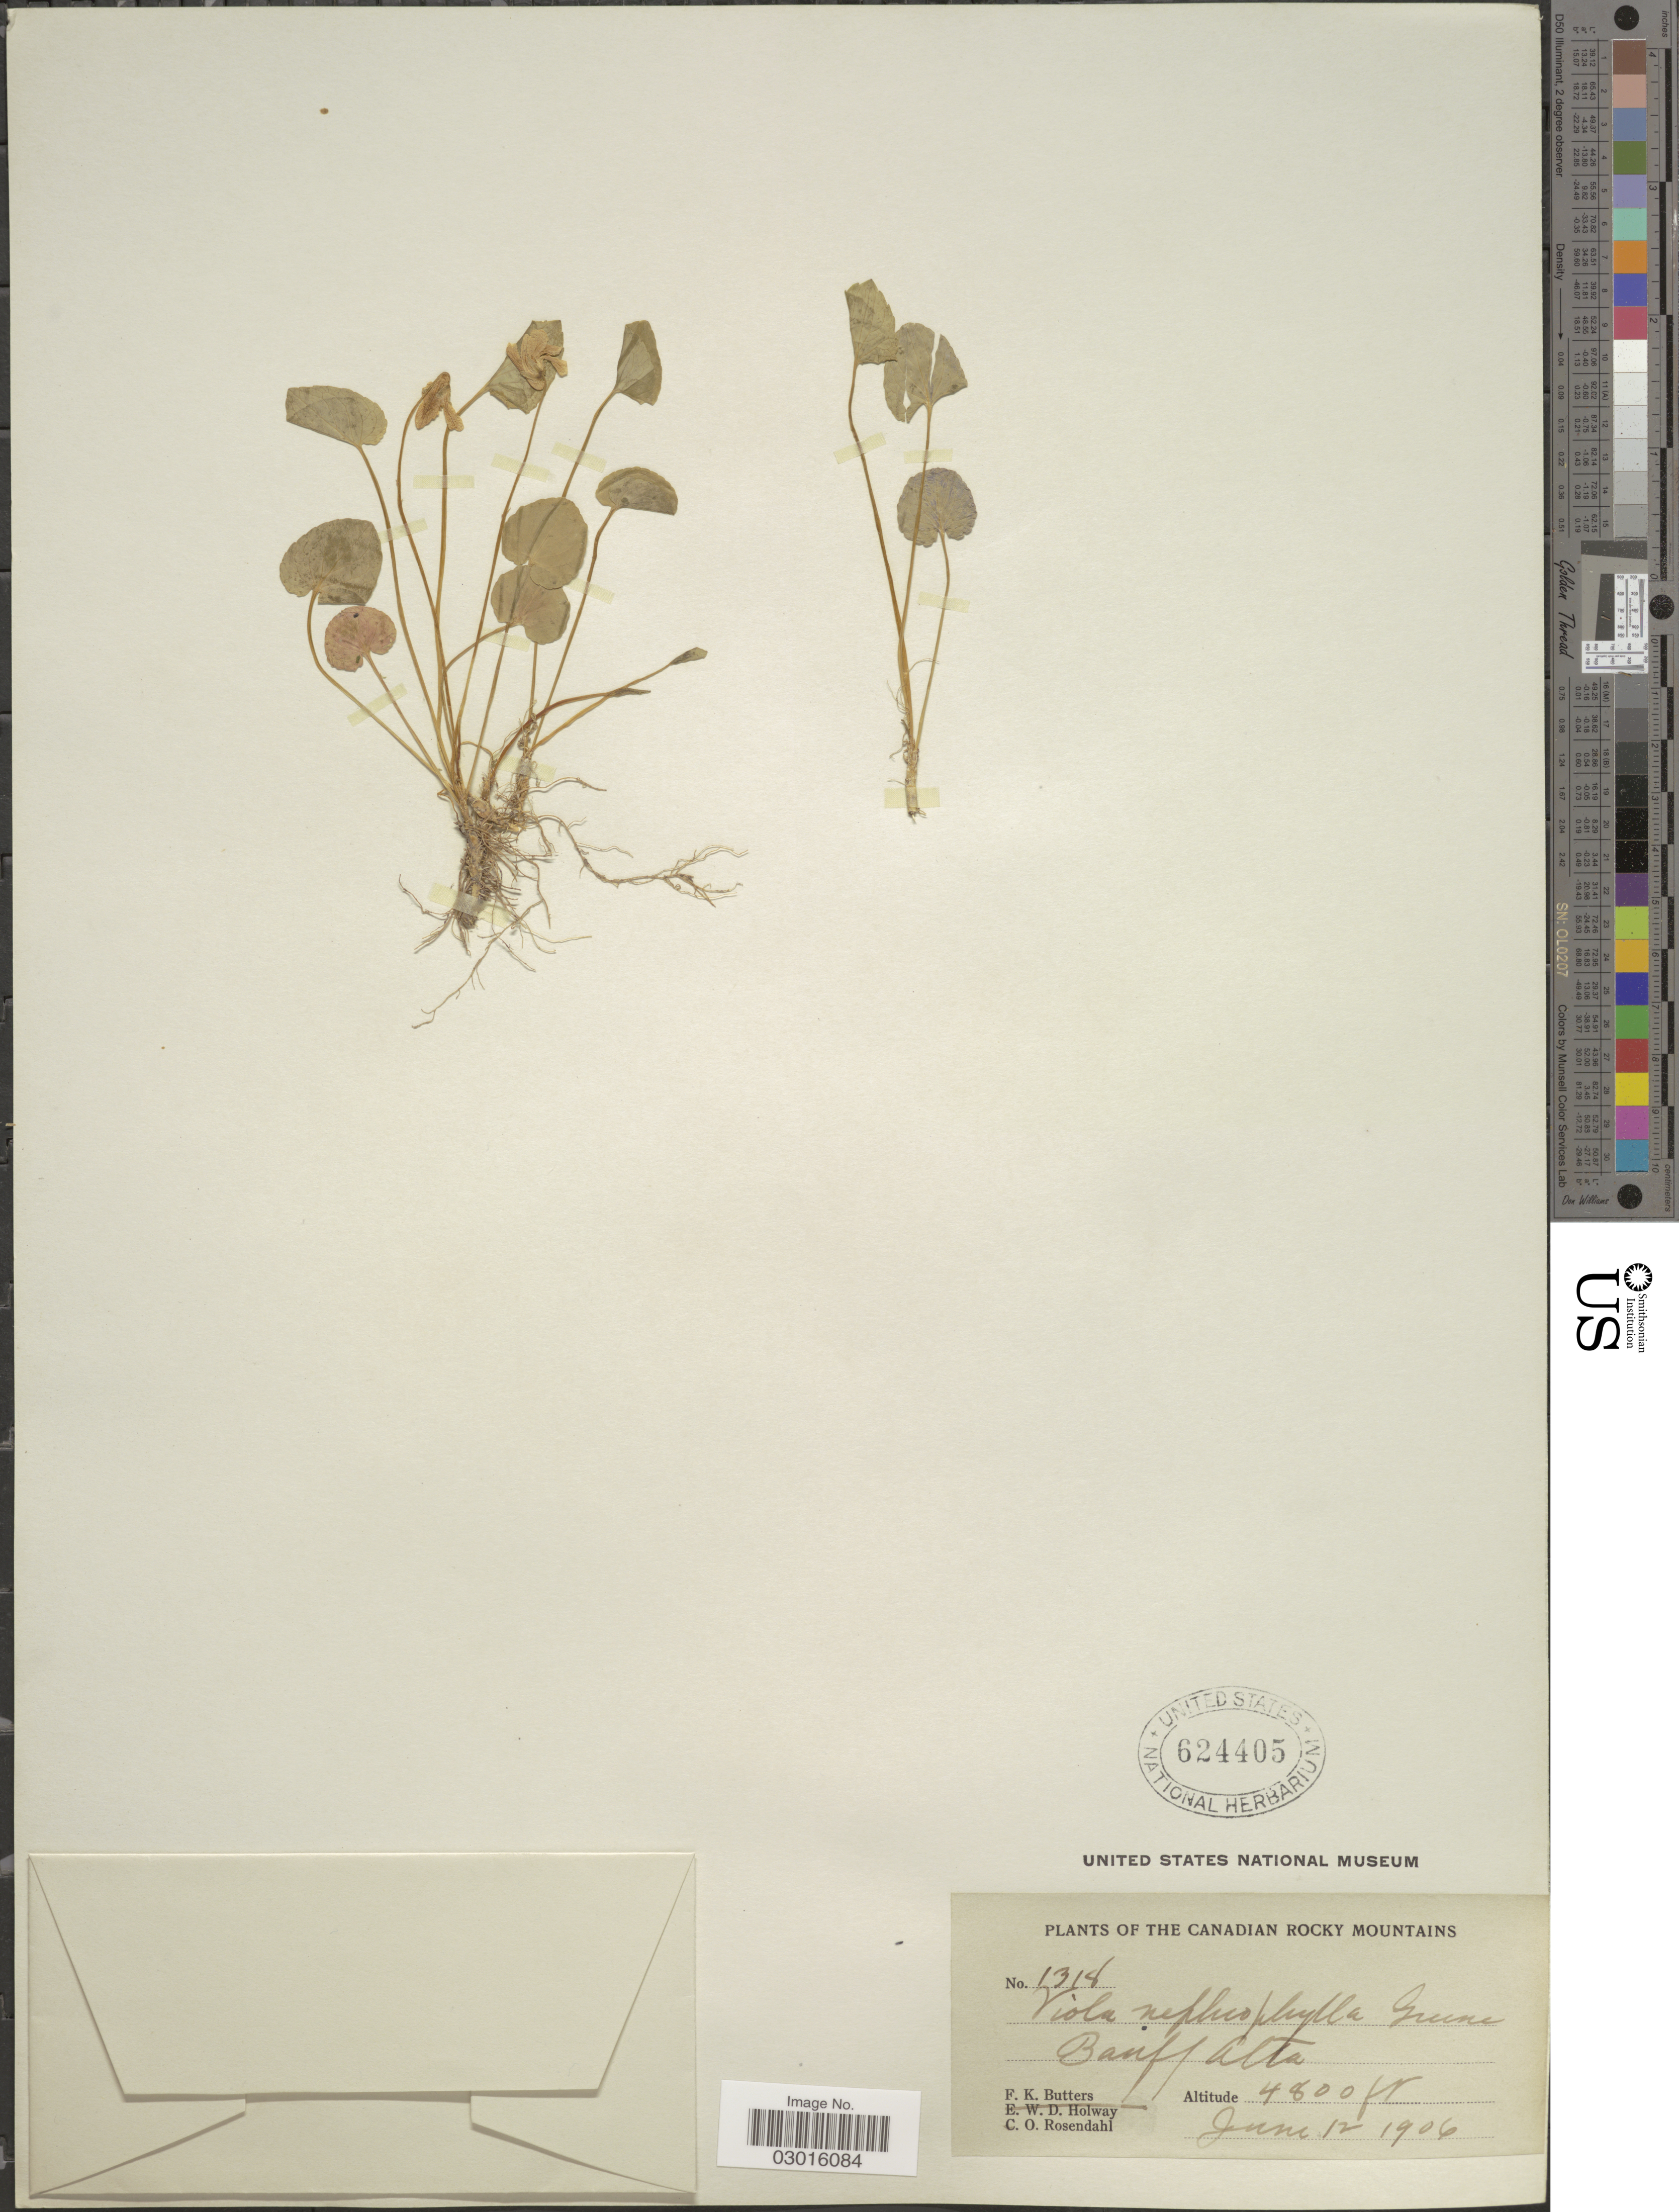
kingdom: Plantae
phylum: Tracheophyta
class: Magnoliopsida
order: Malpighiales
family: Violaceae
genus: Viola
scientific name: Viola nephrophylla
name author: Greene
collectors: F. K. Butters & C. O. Rosendahl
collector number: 1318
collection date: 1906-06-12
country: Canada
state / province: Alberta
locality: Rocky Mountains, Banff Alta.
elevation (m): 1463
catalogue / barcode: US 624405